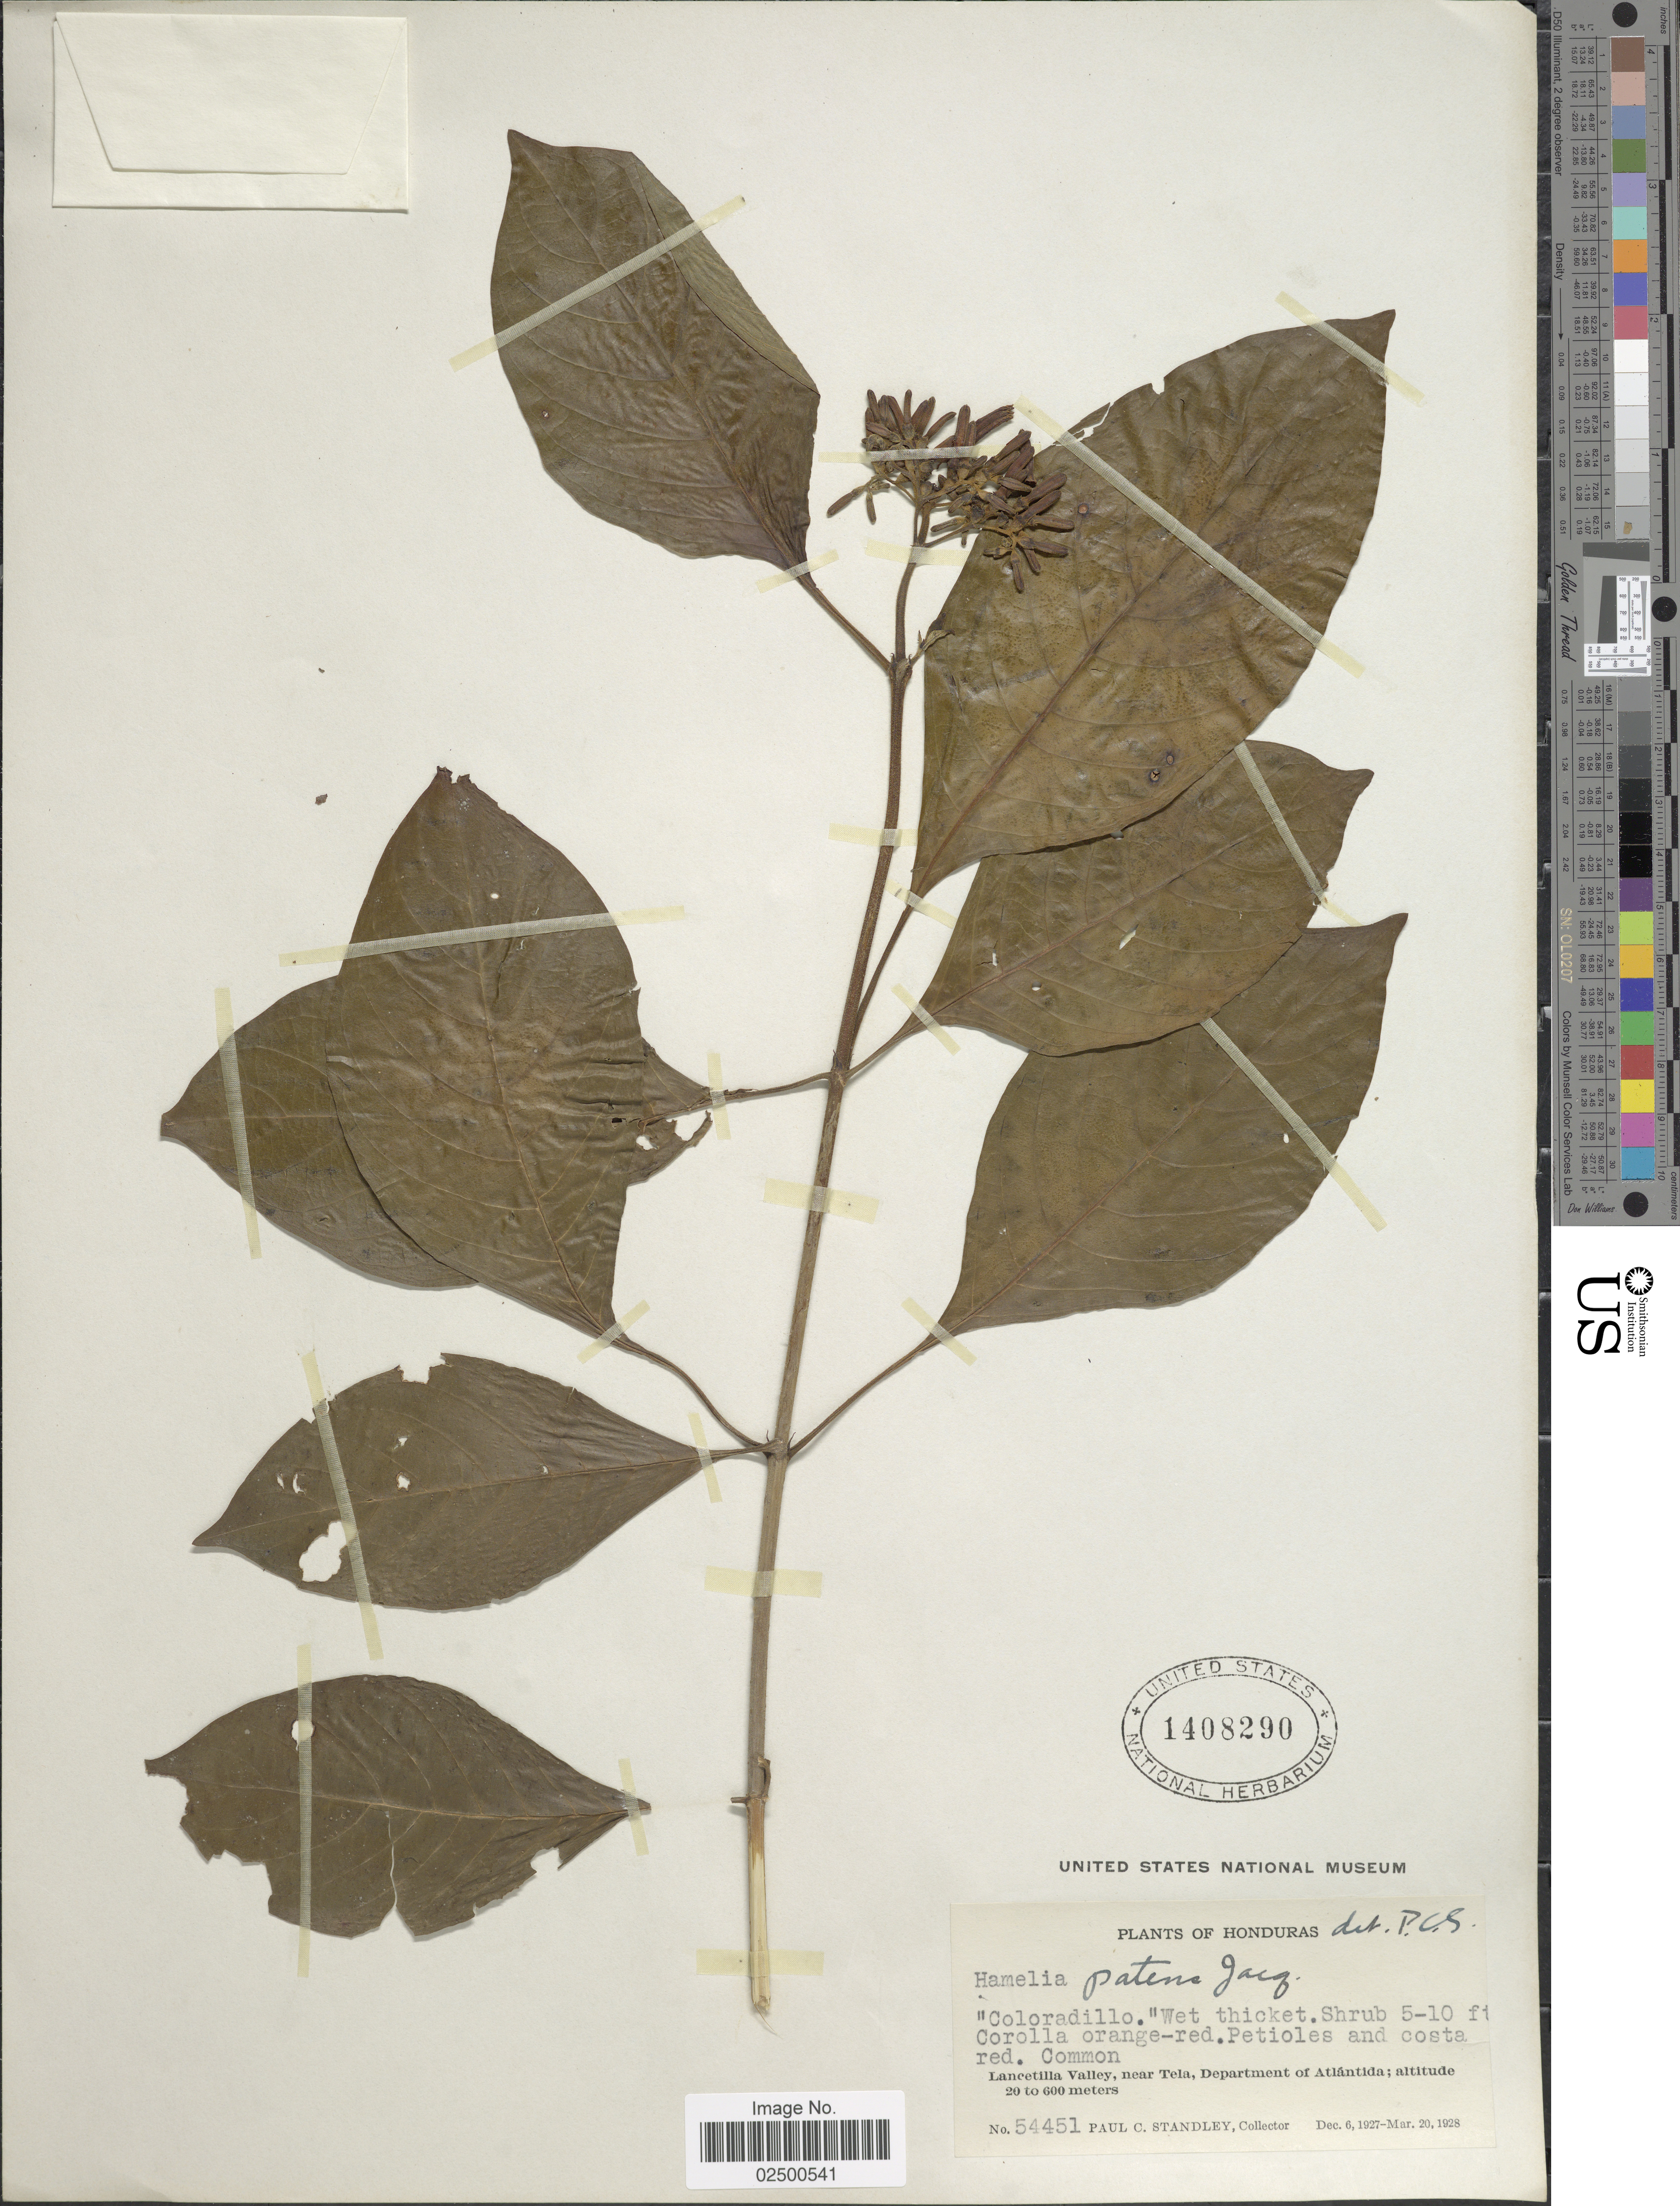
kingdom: Plantae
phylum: Tracheophyta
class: Magnoliopsida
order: Gentianales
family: Rubiaceae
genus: Hamelia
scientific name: Hamelia erecta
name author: Jacq.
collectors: P. C. Standley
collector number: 54451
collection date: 1927-12-06/1928-03-20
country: Honduras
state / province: Atlántida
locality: Lancetilla Valley, near Tela, Department of Atlantida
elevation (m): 20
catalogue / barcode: US 1408290